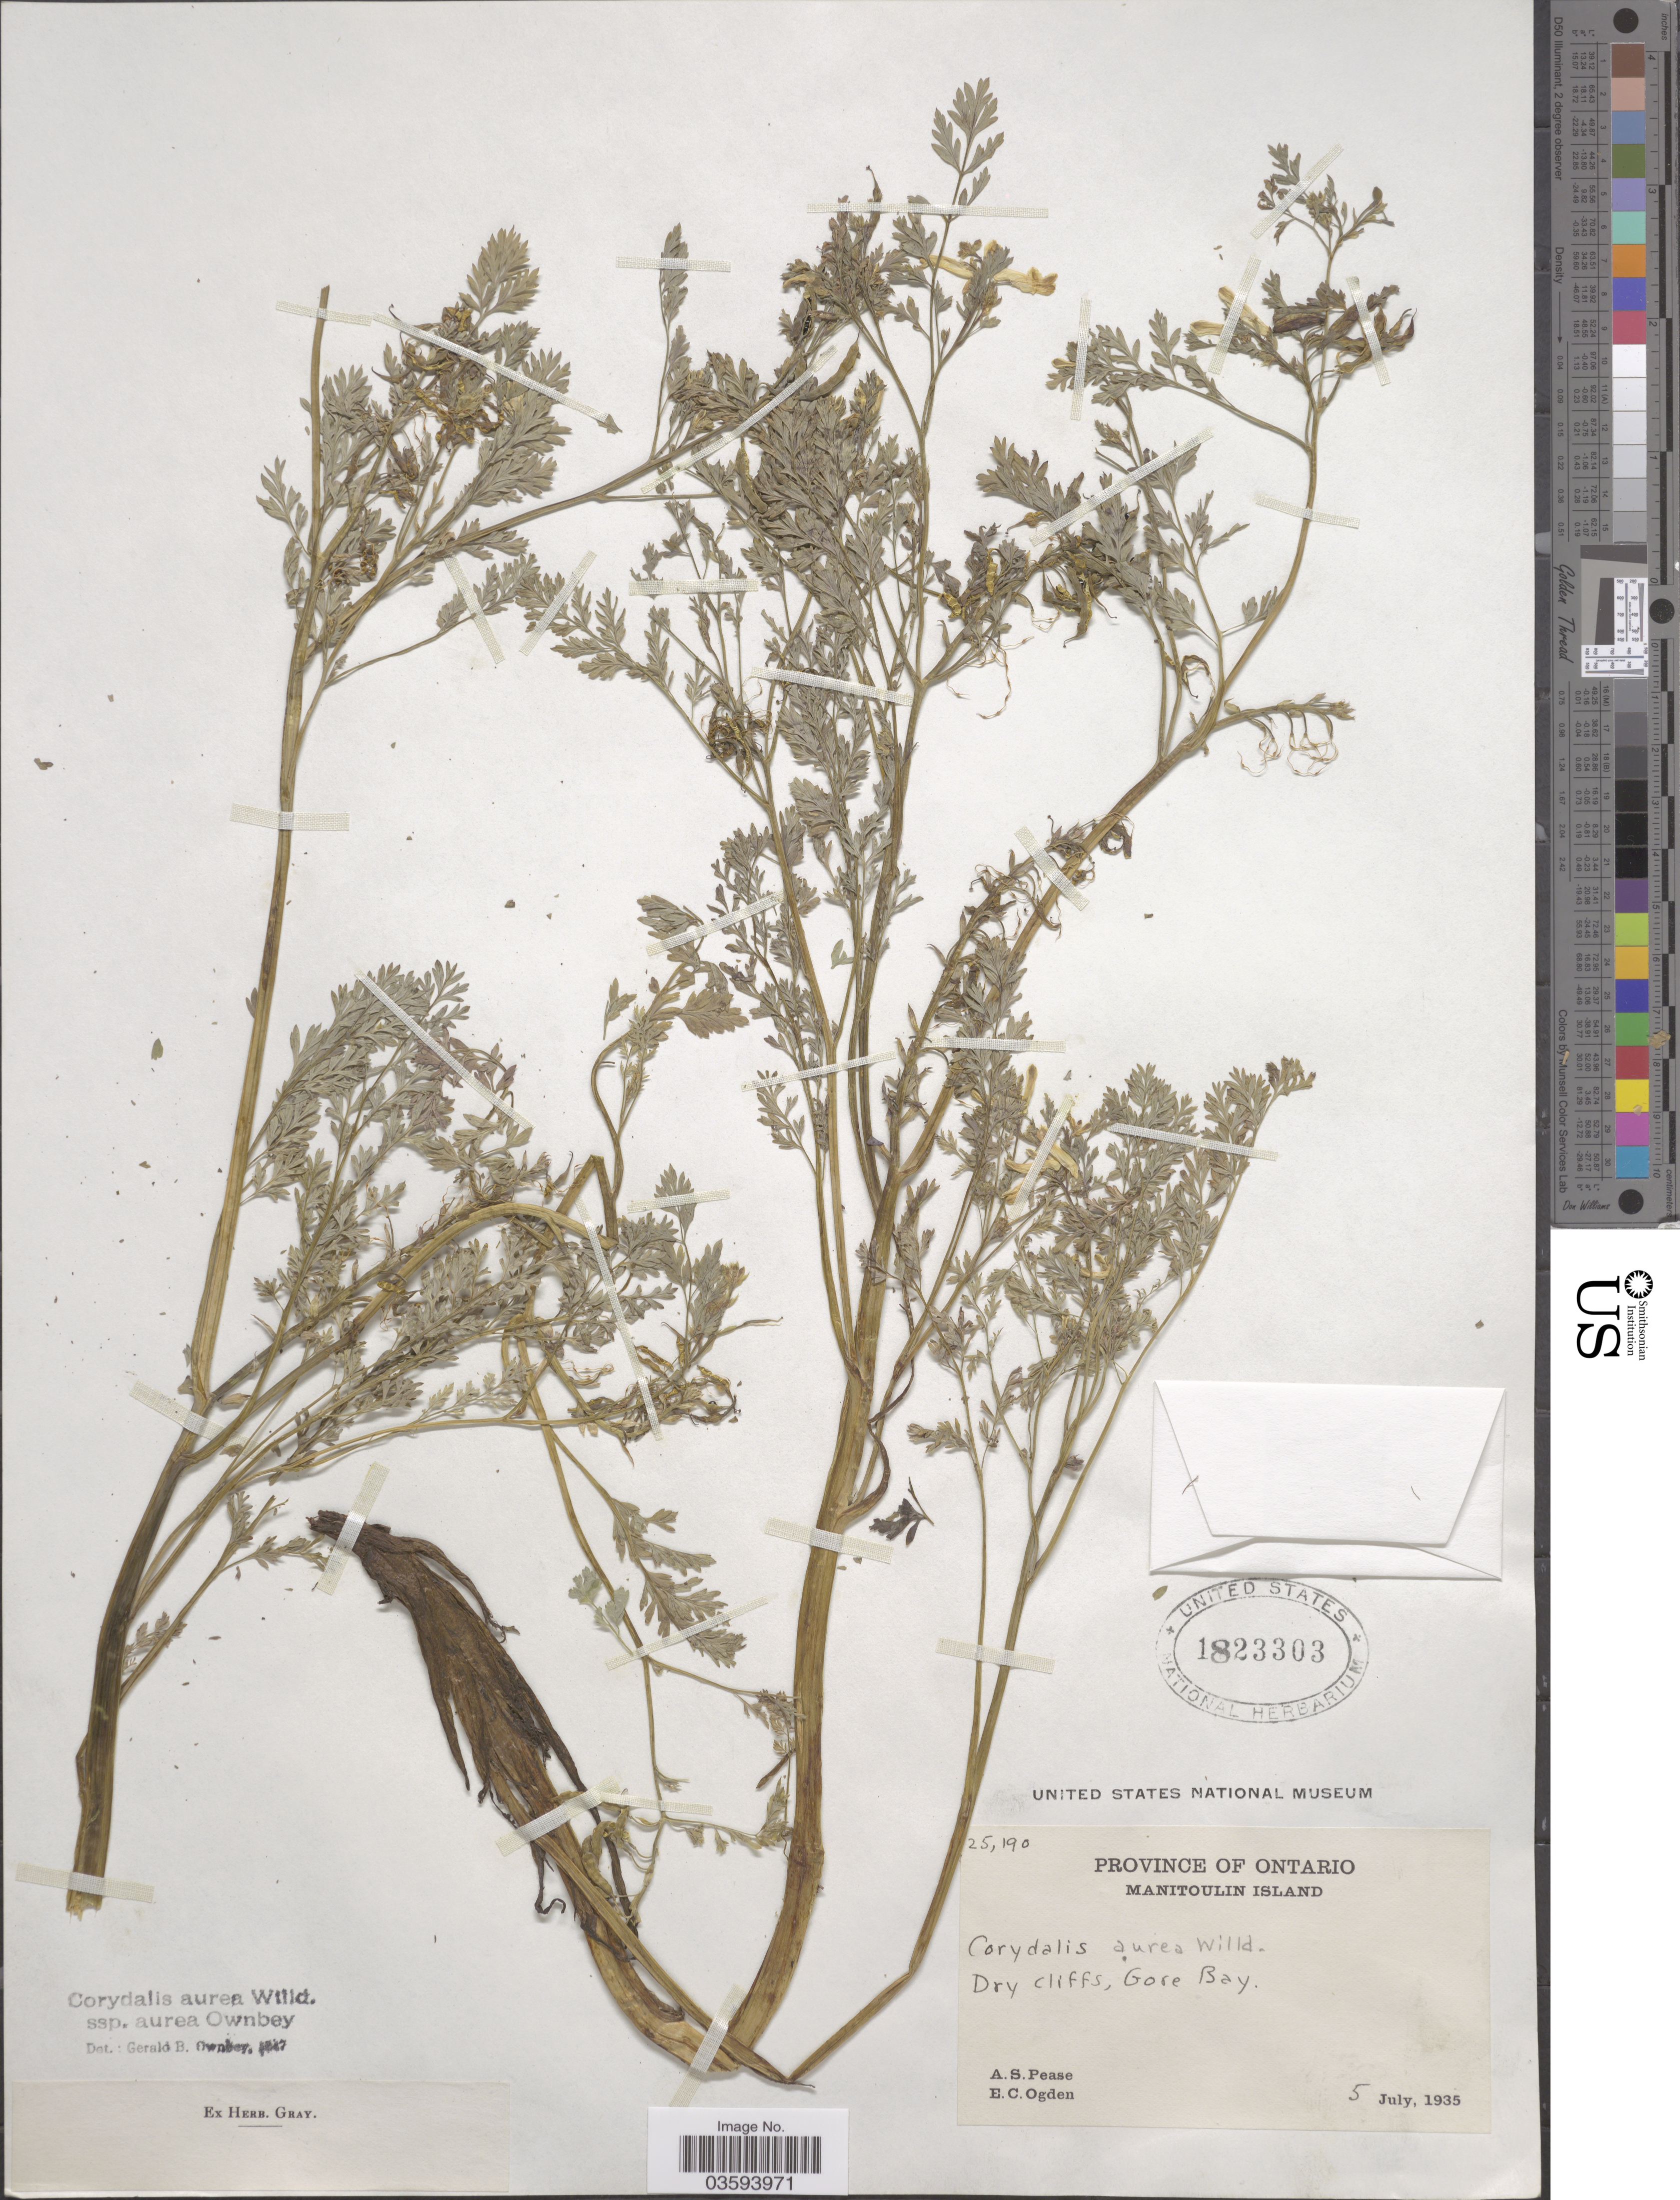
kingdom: Plantae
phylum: Tracheophyta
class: Magnoliopsida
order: Ranunculales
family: Papaveraceae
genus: Corydalis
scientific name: Corydalis aurea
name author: Willd.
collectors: A. S. Pease & E. Ogden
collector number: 25190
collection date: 1935-07-05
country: Canada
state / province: Ontario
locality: Manitoulin Island. Dry cliffs, Gore Bay.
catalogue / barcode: US 1823303